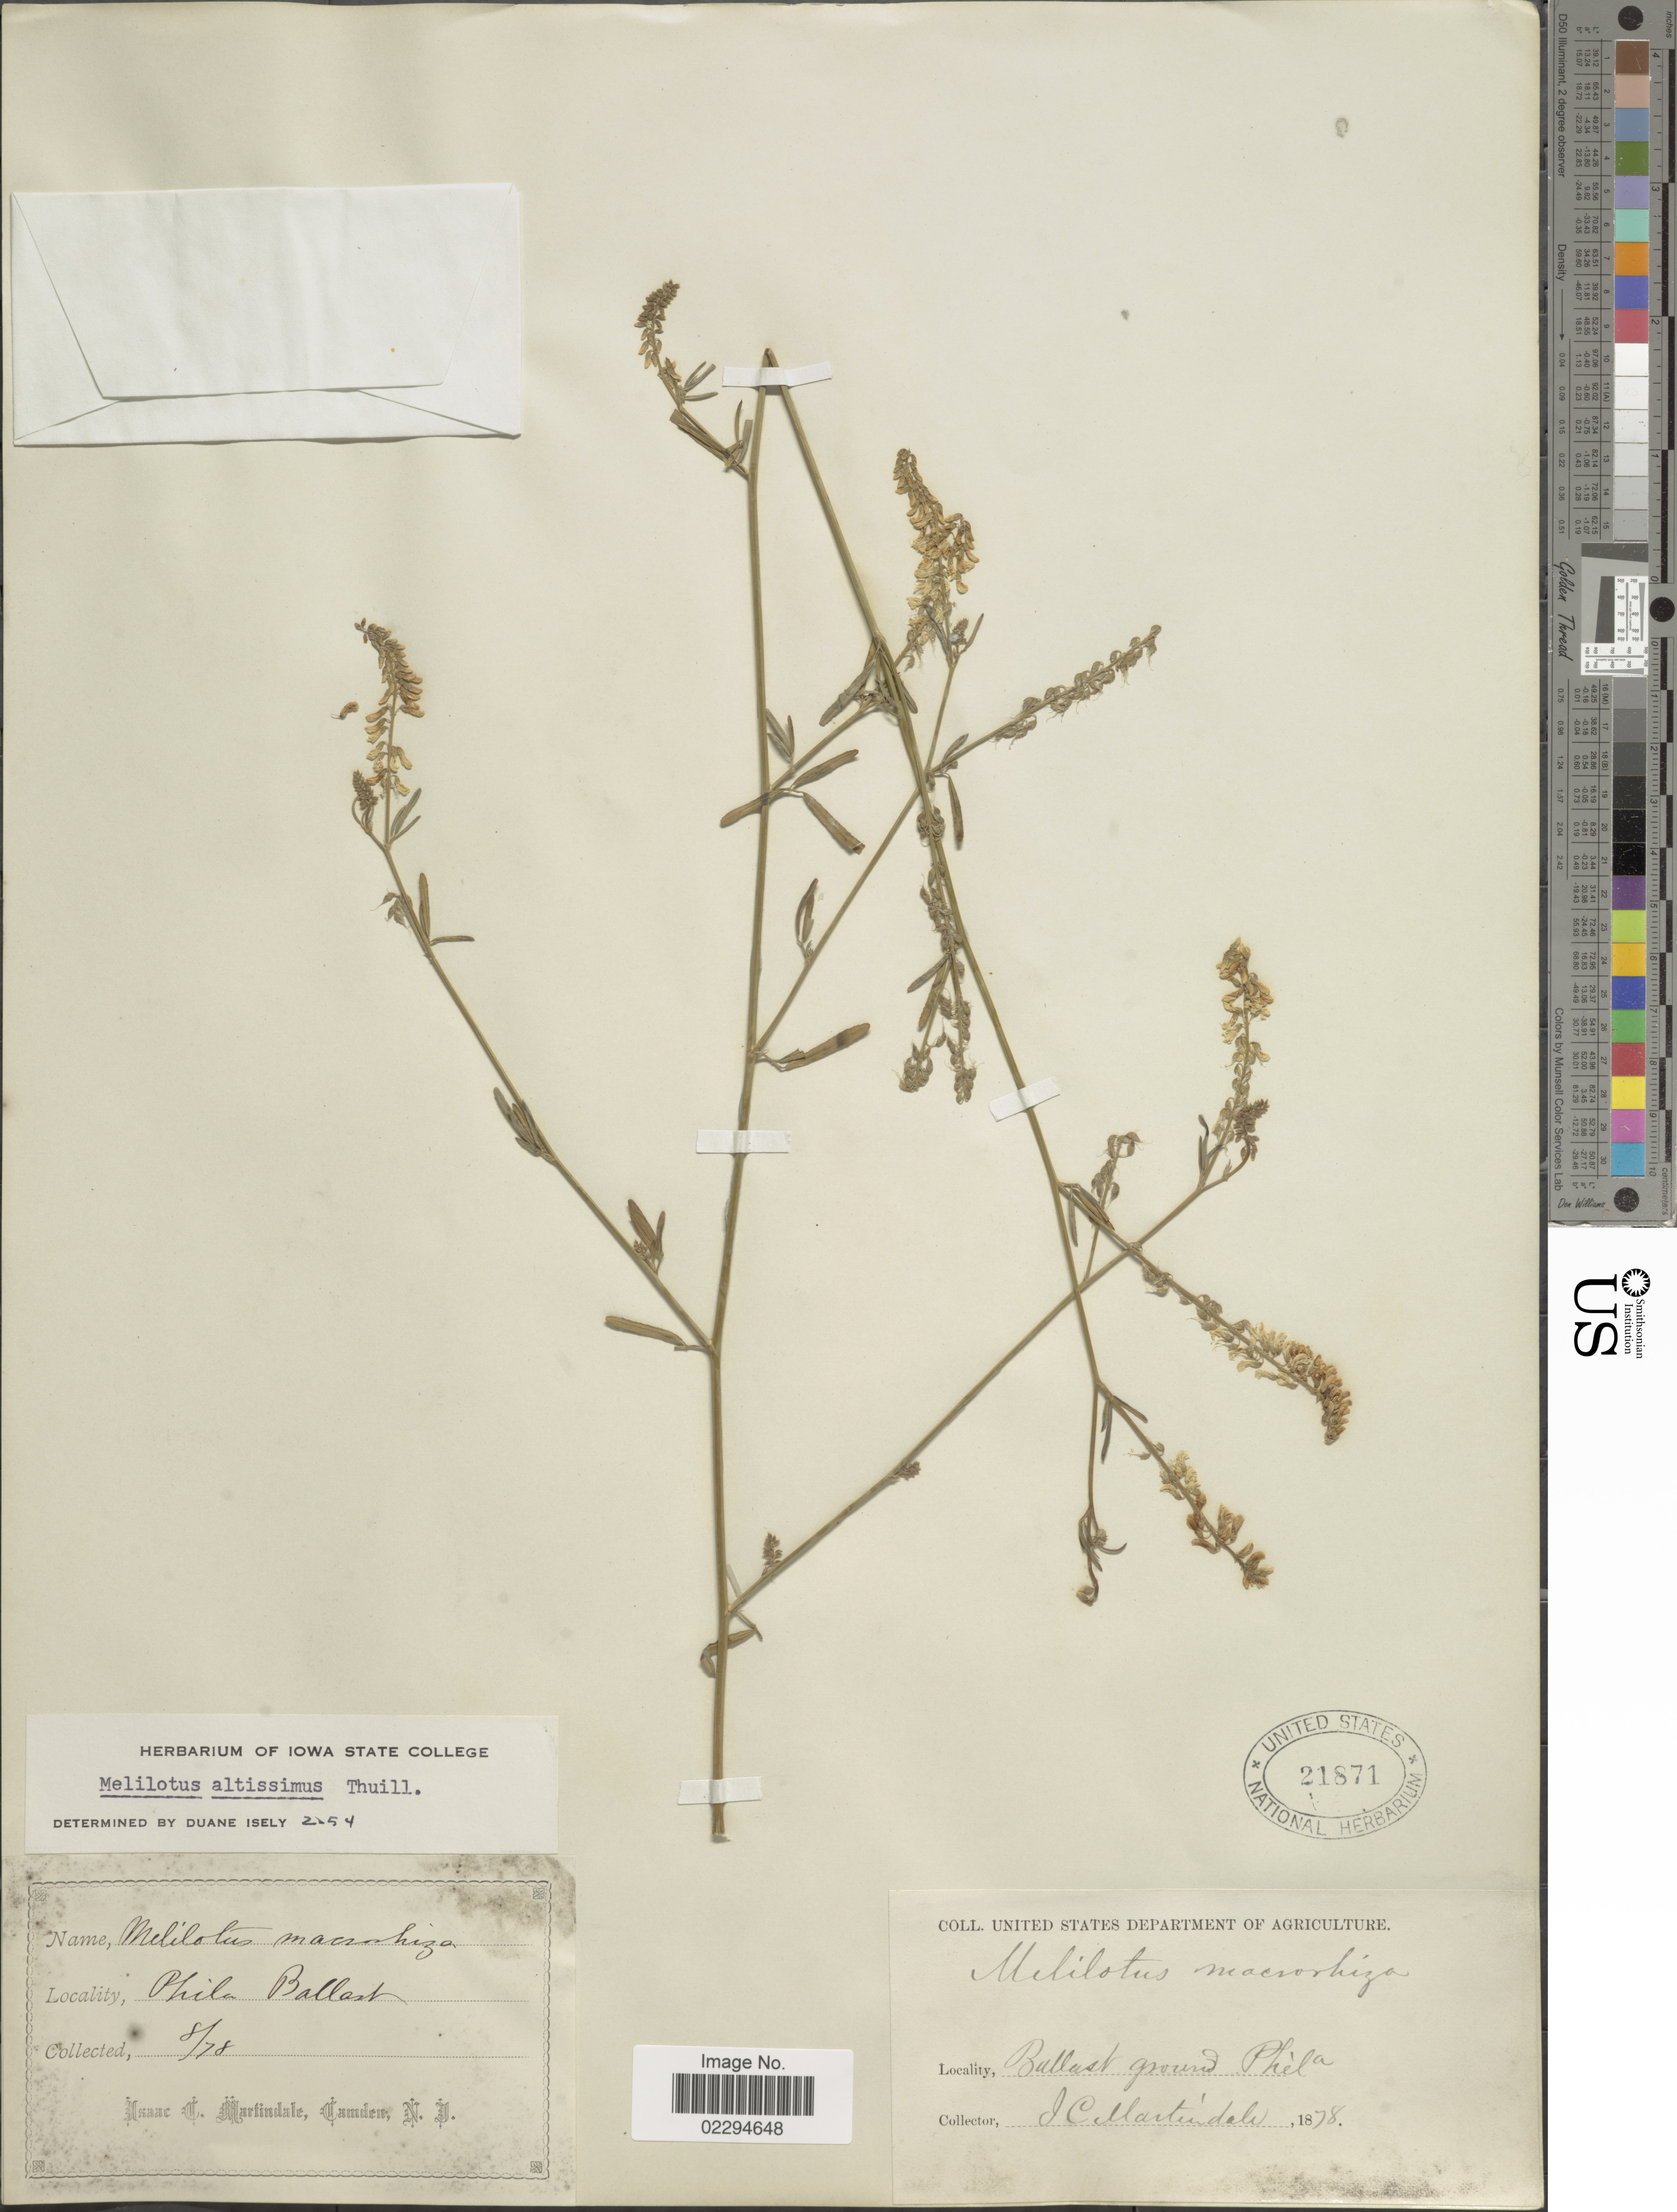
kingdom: Plantae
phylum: Tracheophyta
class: Magnoliopsida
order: Fabales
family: Fabaceae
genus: Melilotus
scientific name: Melilotus altissimus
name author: Thuill.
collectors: I. C. Martindale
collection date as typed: Transcribed d/m/y: /8/78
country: United States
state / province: Pennsylvania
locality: Phila Ballast ground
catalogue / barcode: US 21871